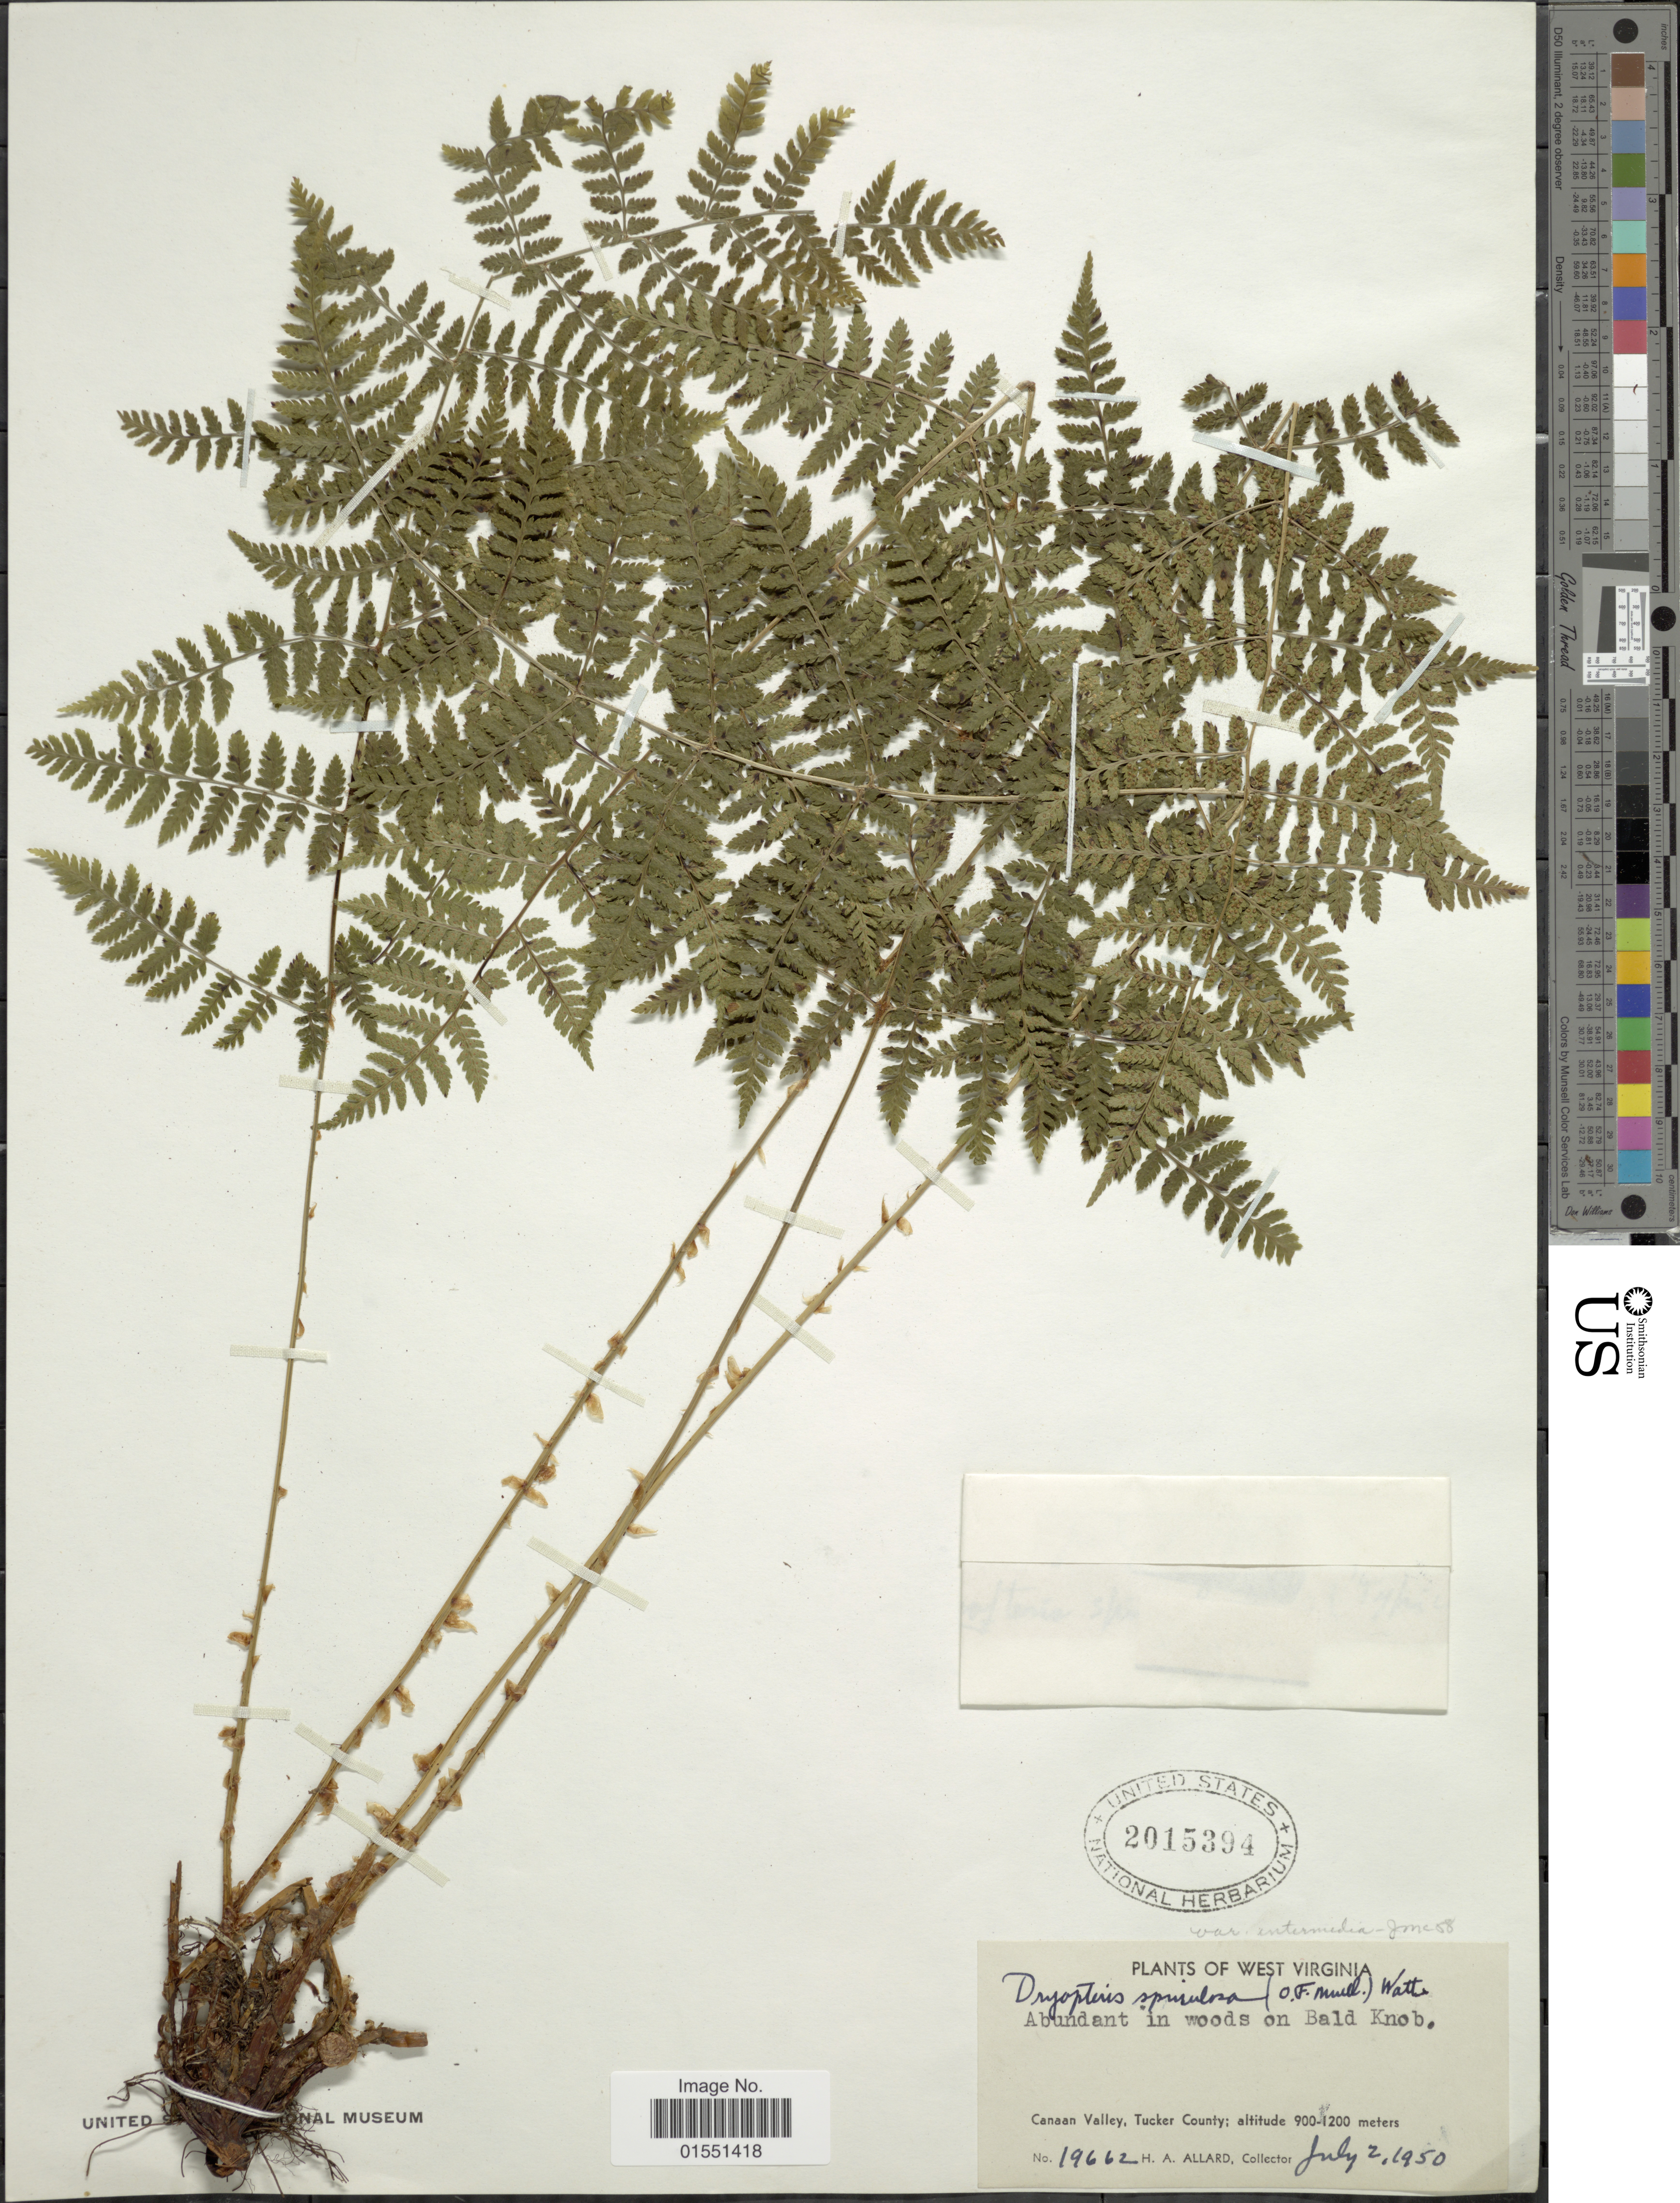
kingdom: Plantae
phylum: Tracheophyta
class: Polypodiopsida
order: Polypodiales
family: Dryopteridaceae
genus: Dryopteris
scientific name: Dryopteris intermedia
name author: (Muhl.) A. Gray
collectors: H. A. Allard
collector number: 19662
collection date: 1950-07-02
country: United States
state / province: West Virginia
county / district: Tucker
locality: Bald Knob. Canaan Valley, Tucker County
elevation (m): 900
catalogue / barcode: US 2015394